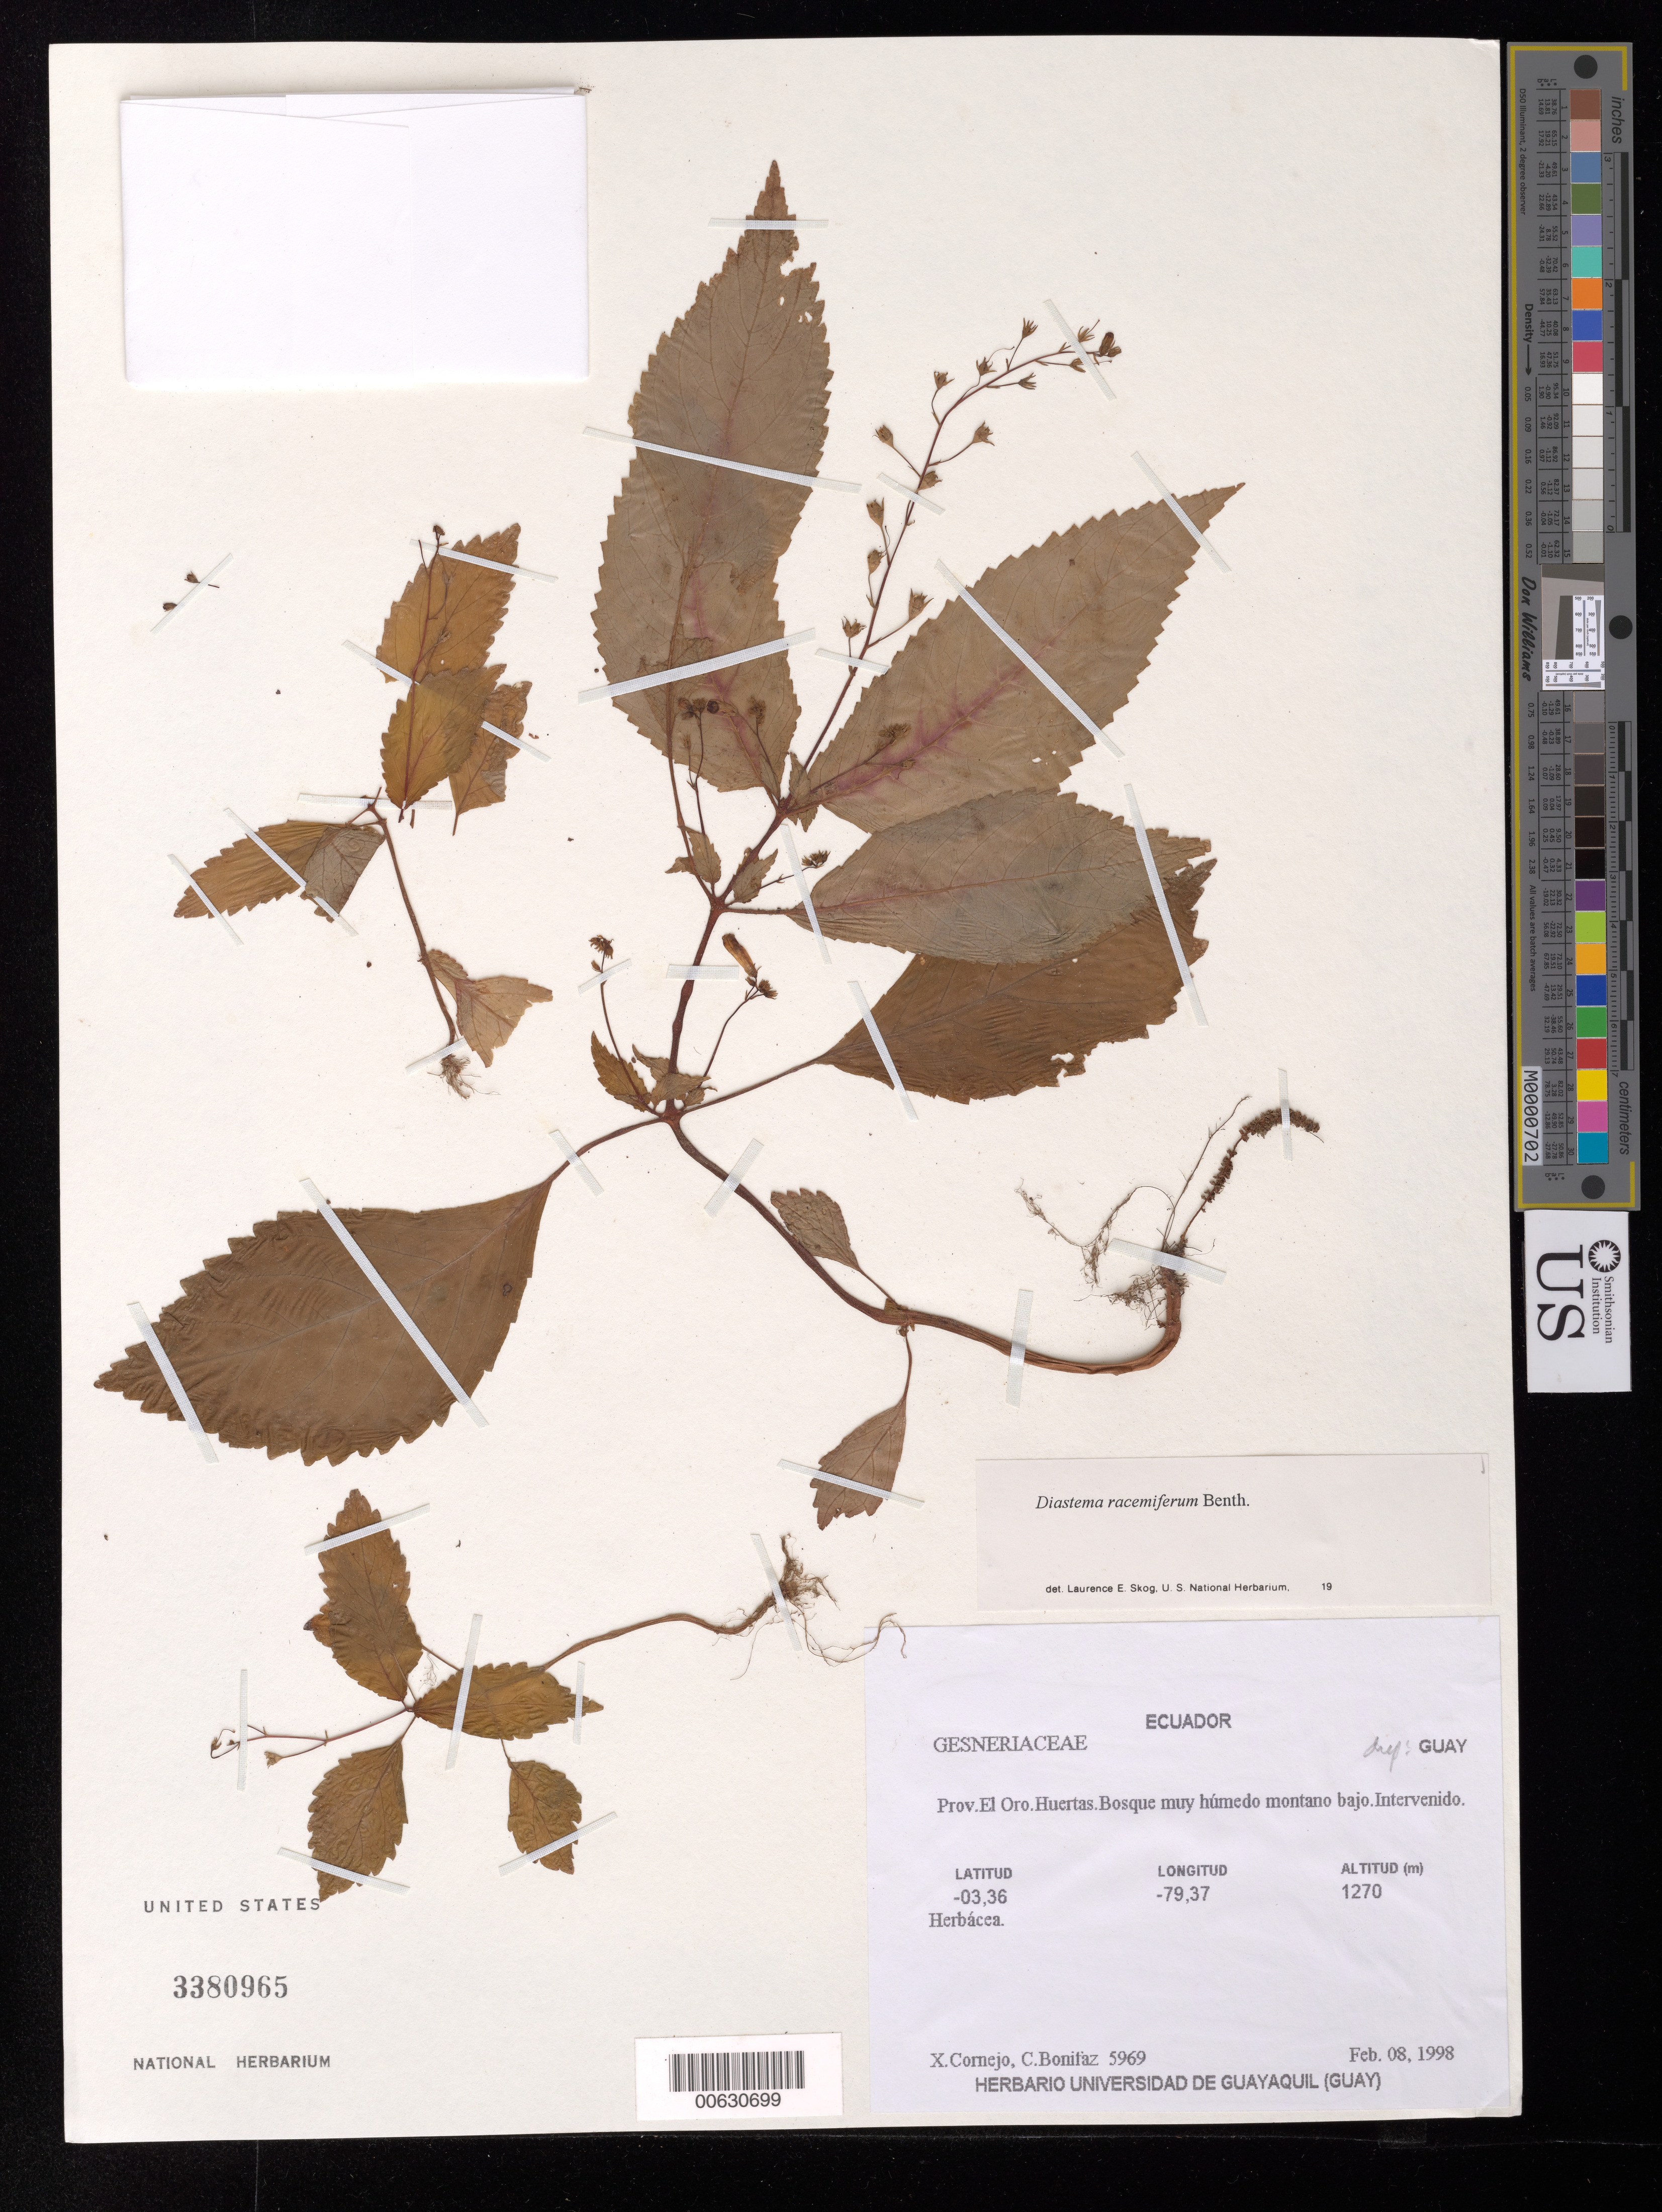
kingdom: Plantae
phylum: Tracheophyta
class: Magnoliopsida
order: Lamiales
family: Gesneriaceae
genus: Diastema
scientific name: Diastema racemiferum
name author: Benth.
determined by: Skog, Laurence E.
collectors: X. F. Cornejo & C. Bonifaz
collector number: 5969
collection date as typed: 08 Feb 1998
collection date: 1998-02-08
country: Ecuador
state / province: El Oro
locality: Huertas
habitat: Bosque muy húmedo montano bajo; intervenido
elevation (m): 1270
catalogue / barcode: US 3380965